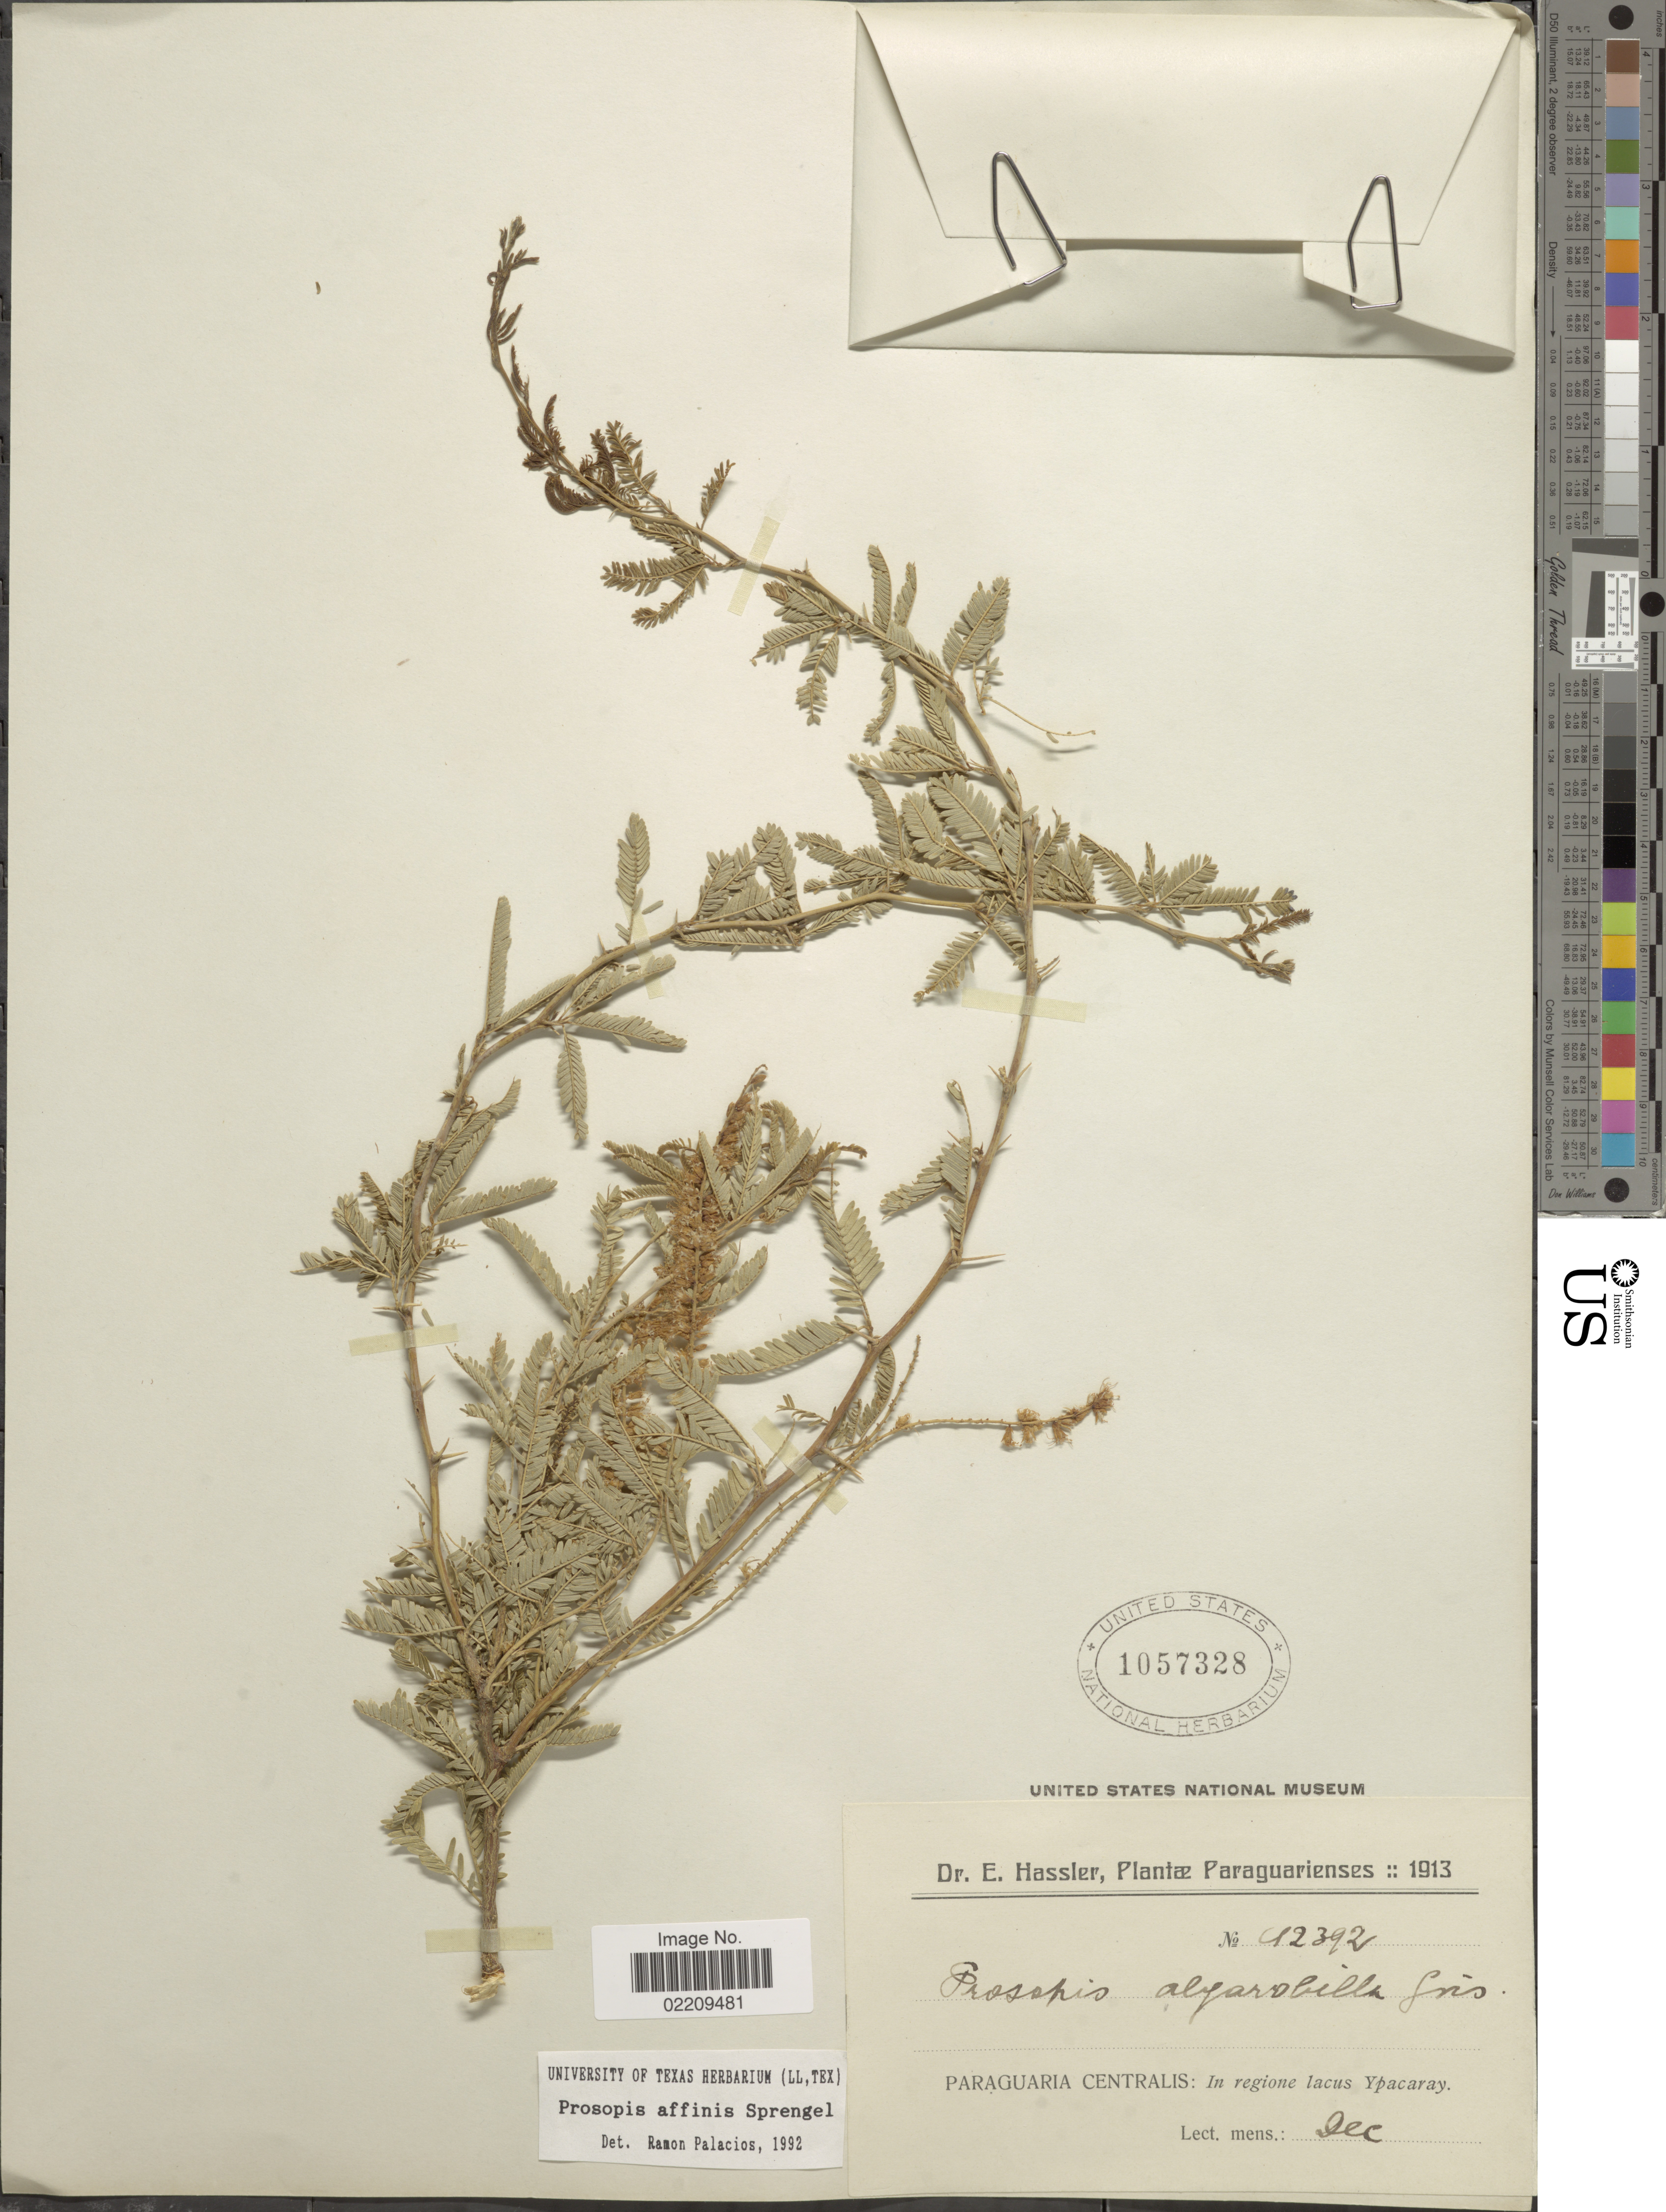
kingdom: Plantae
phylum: Tracheophyta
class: Magnoliopsida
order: Fabales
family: Fabaceae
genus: Neltuma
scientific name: Neltuma affinis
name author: (Spreng.) C. E. Hughes & G.P. Lewis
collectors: E. Hassler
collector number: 42392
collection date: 1913-12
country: Paraguay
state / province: Central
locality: Paraguarienses. Paraguaria Centralis: In regione lacus Ypacaray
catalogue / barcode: US 1057328